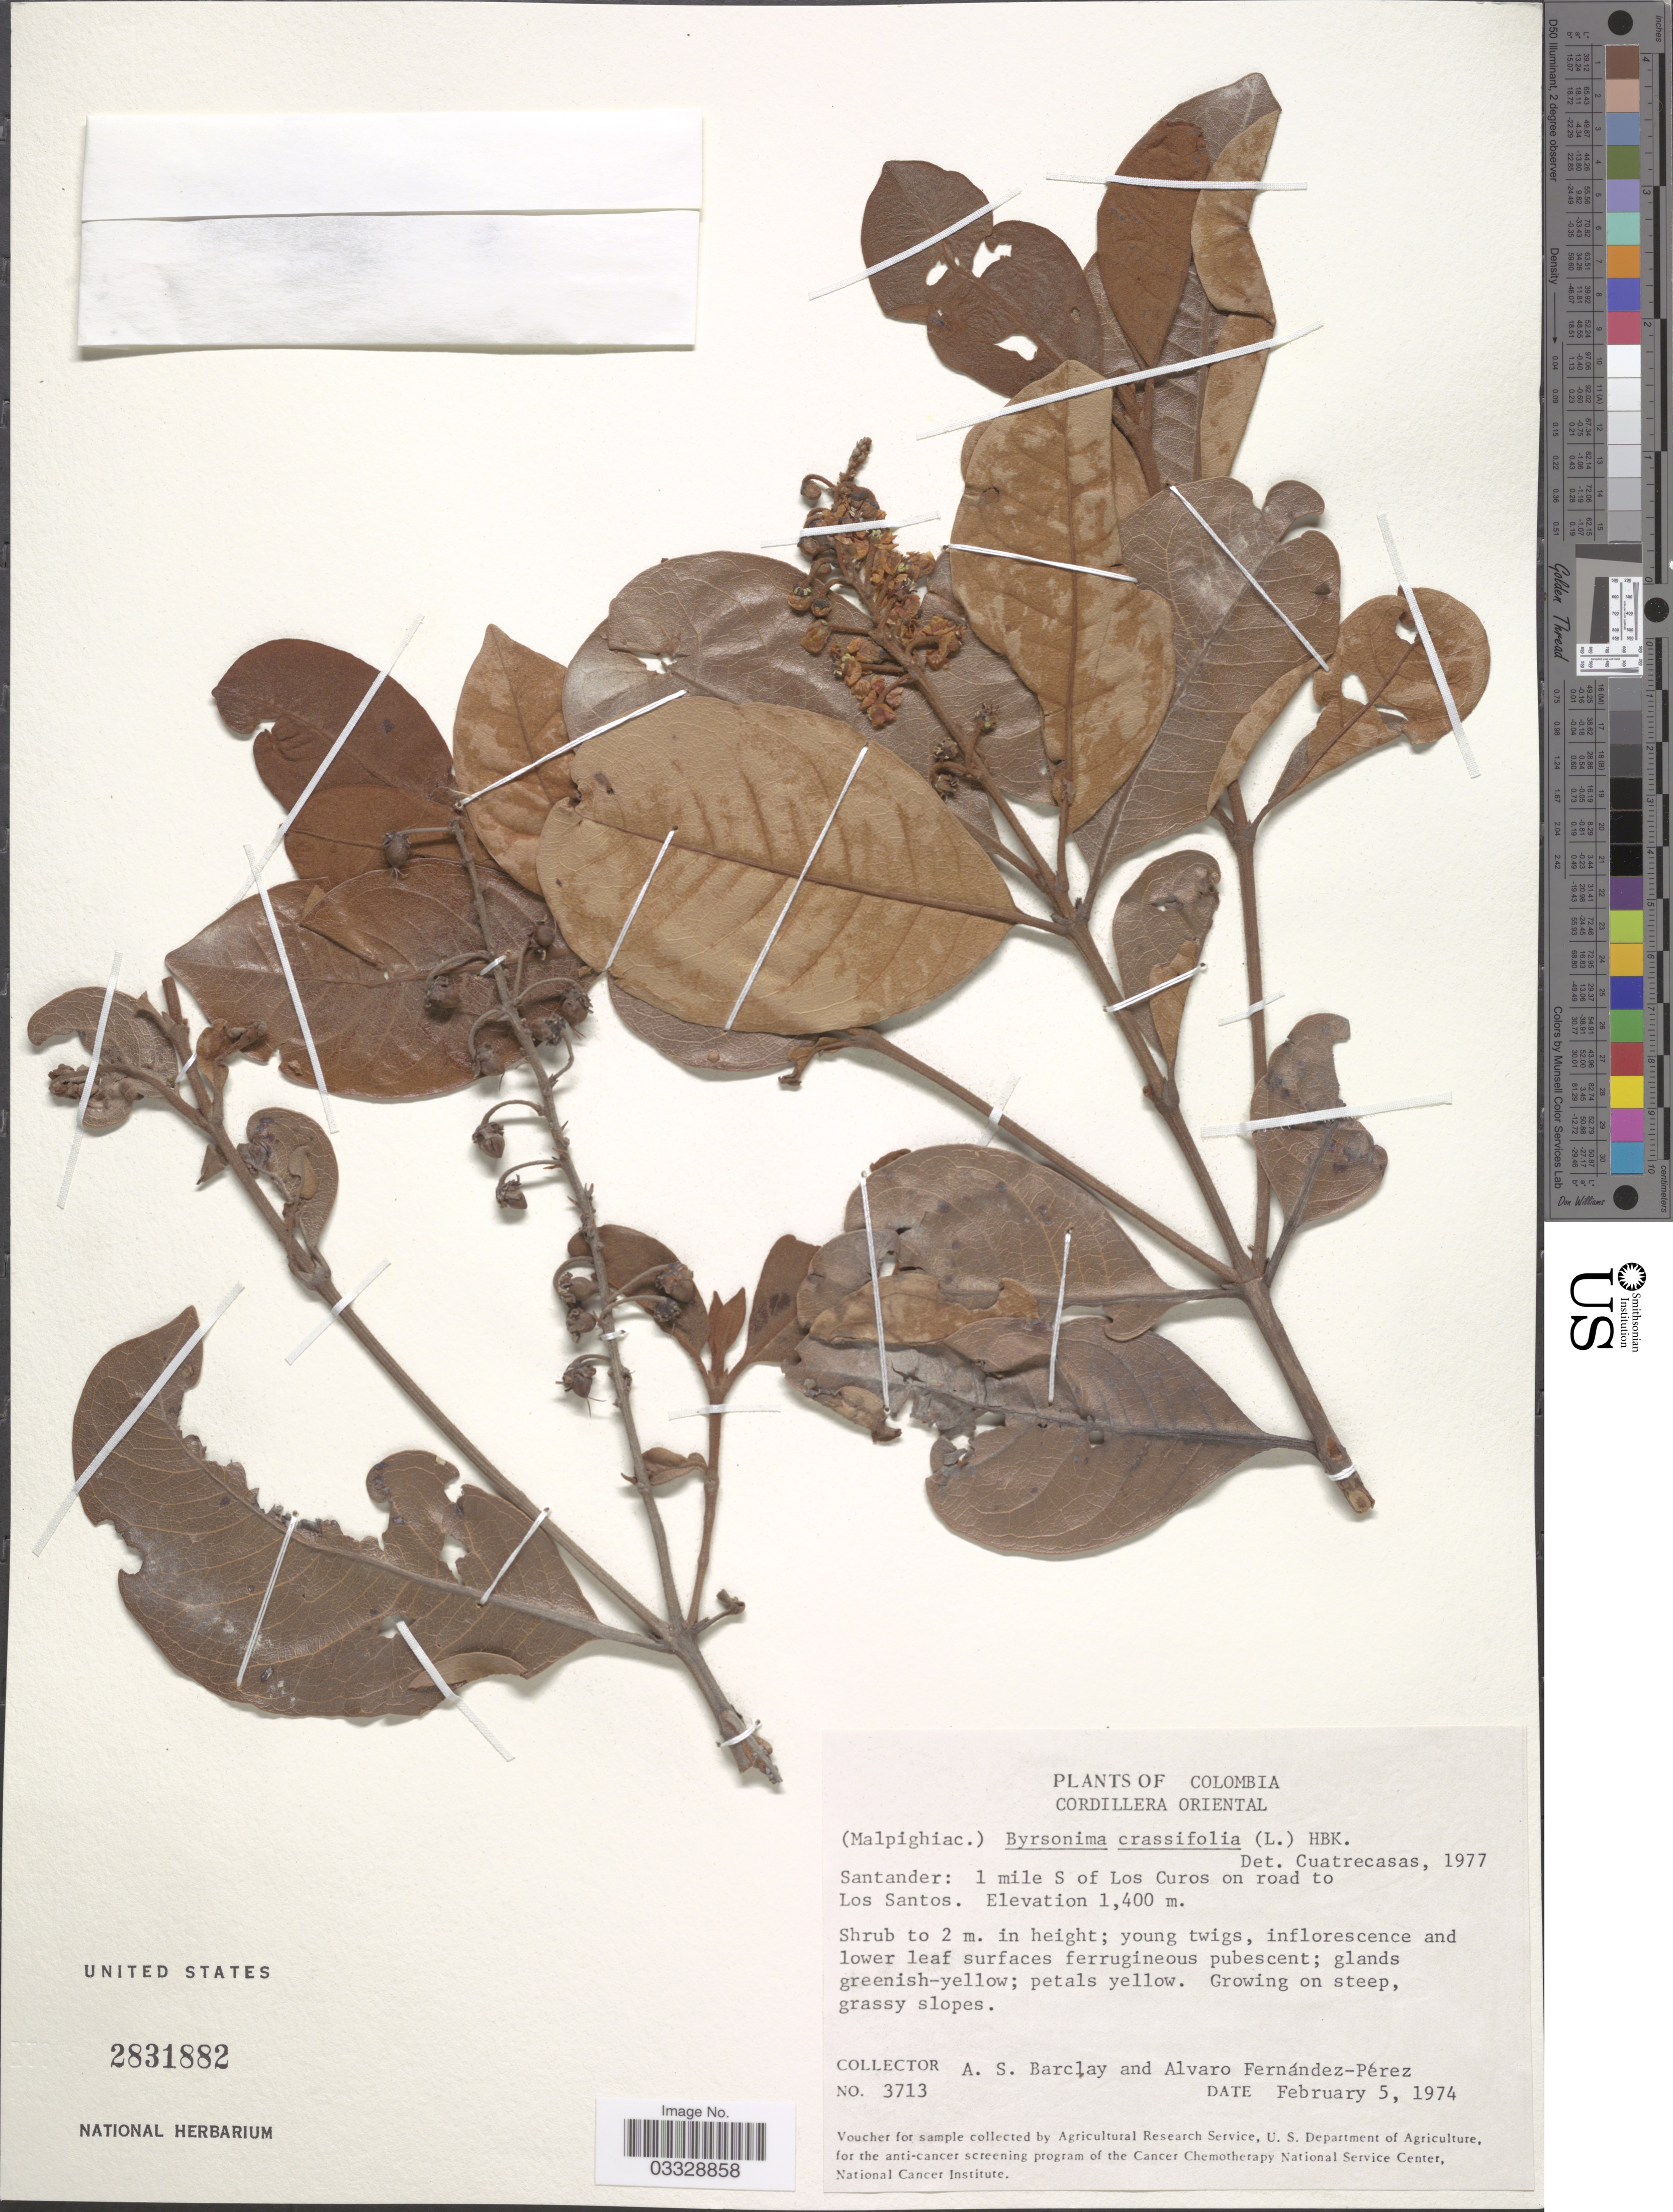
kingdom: Plantae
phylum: Tracheophyta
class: Magnoliopsida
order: Malpighiales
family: Malpighiaceae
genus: Byrsonima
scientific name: Byrsonima crassifolia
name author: (L.) Kunth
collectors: A. S. Barclay & A. Fernández-Pérez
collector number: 3713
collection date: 1974-02-05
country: Colombia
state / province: Santander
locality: Cordillera Oriental. 1 mile S of Los Curos on road to Los Santos.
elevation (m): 1400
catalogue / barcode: US 2831882